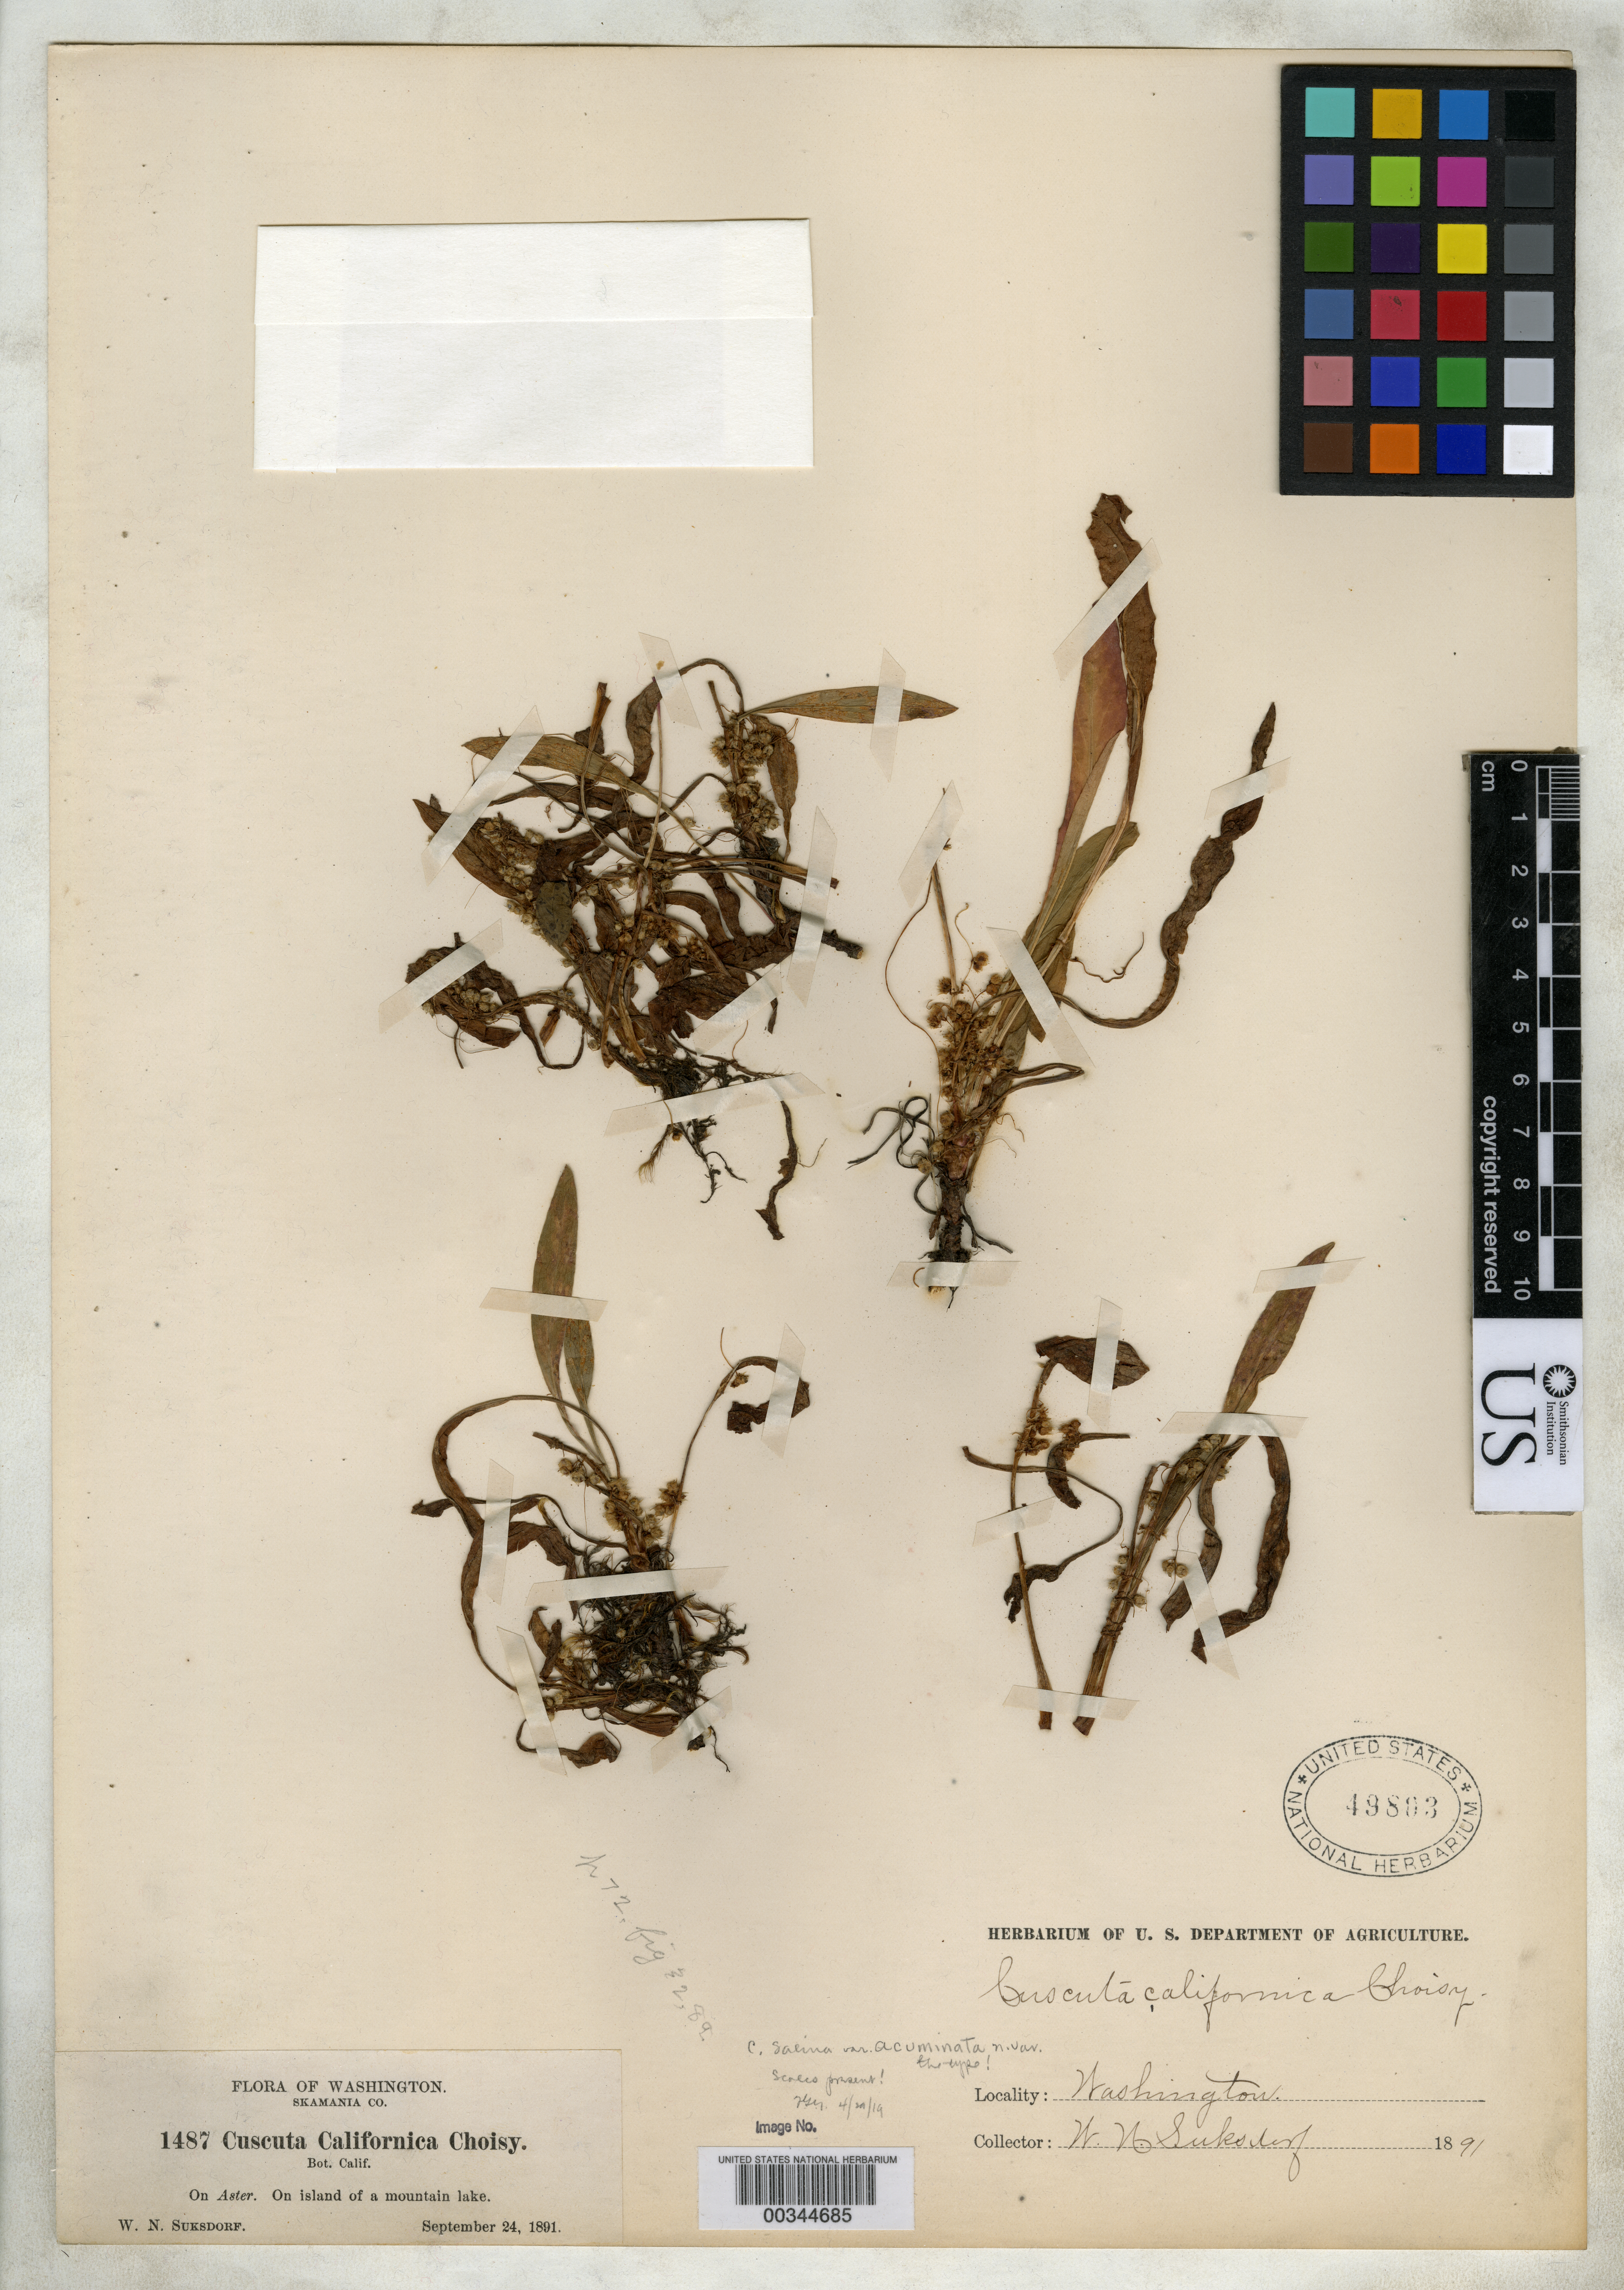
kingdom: Plantae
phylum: Tracheophyta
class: Magnoliopsida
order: Solanales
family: Convolvulaceae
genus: Cuscuta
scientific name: Cuscuta salina var. acuminata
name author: Yunck.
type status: Holotype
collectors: W. N. Suksdorf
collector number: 1487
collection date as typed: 1891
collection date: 1891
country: United States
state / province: Washington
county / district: Skamania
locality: On island of a mountain lake.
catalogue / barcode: US 49803